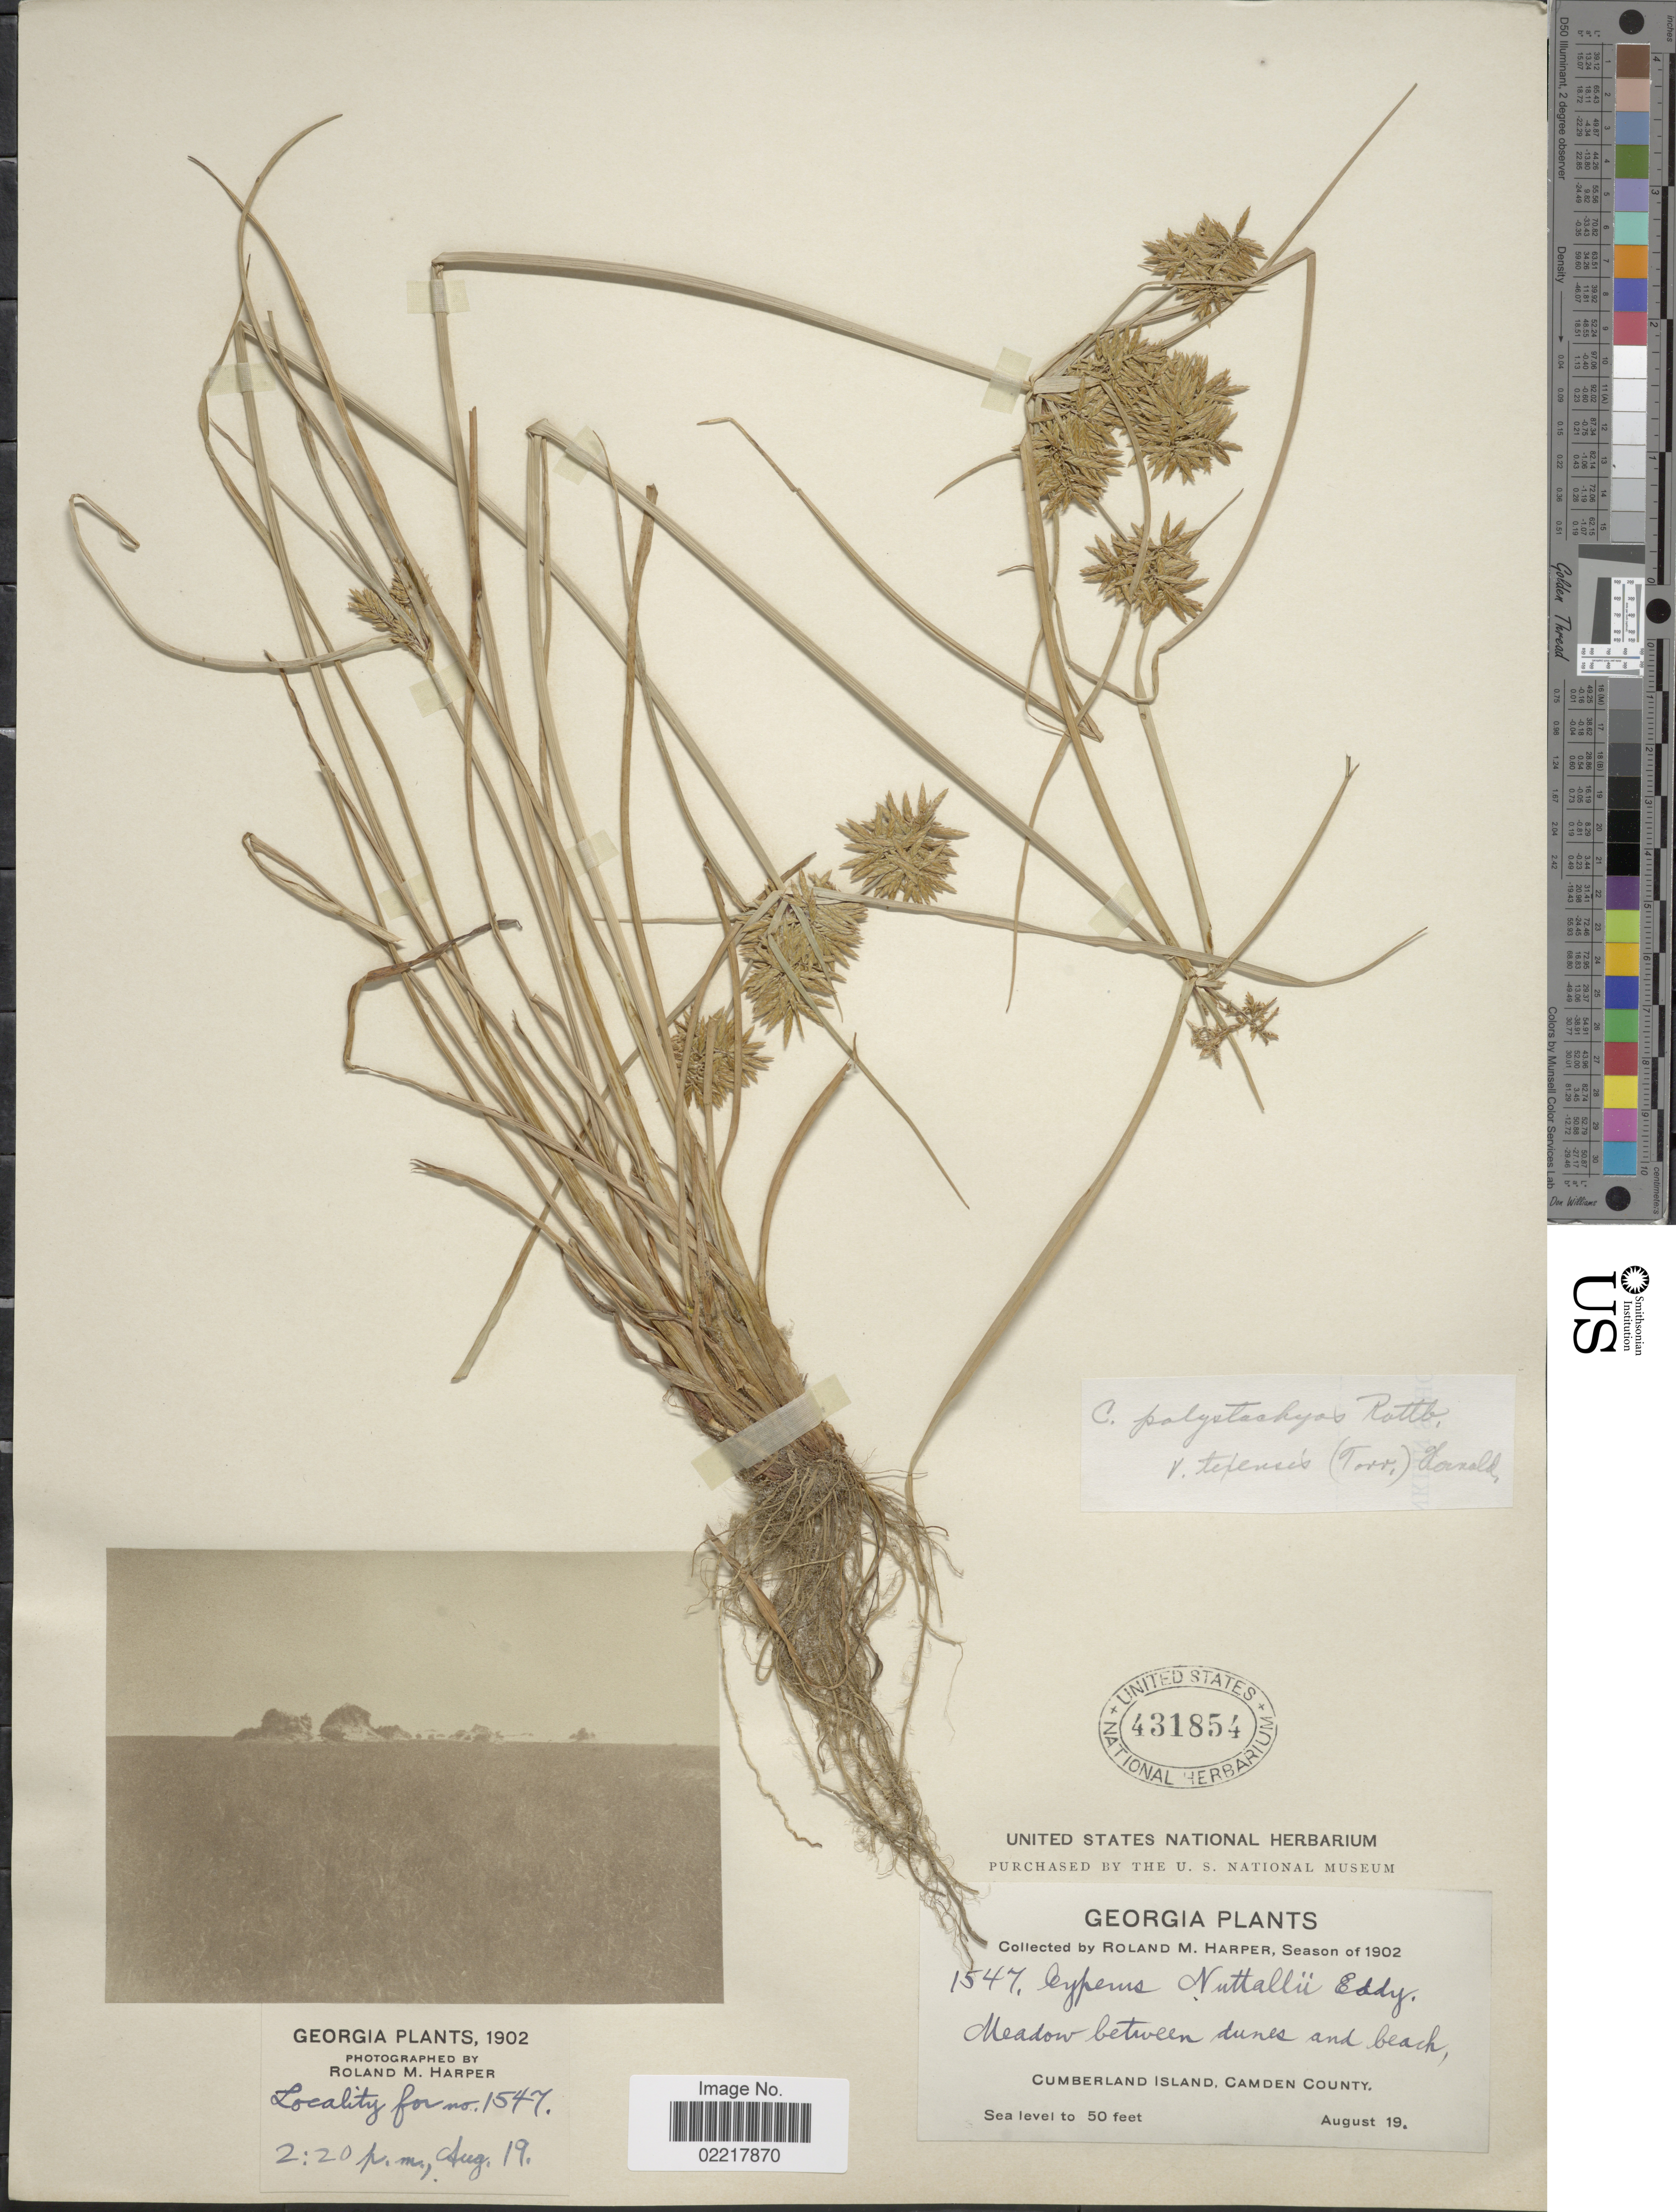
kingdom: Plantae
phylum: Tracheophyta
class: Liliopsida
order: Poales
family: Cyperaceae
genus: Cyperus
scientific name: Cyperus polystachyos var. texensis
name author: (Torr.) Fernald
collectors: R. M. Harper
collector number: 1547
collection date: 1902-08-19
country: United States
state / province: Georgia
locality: Meadow between dunes and beach, Cumberland Island, Camden County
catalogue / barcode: US 431854